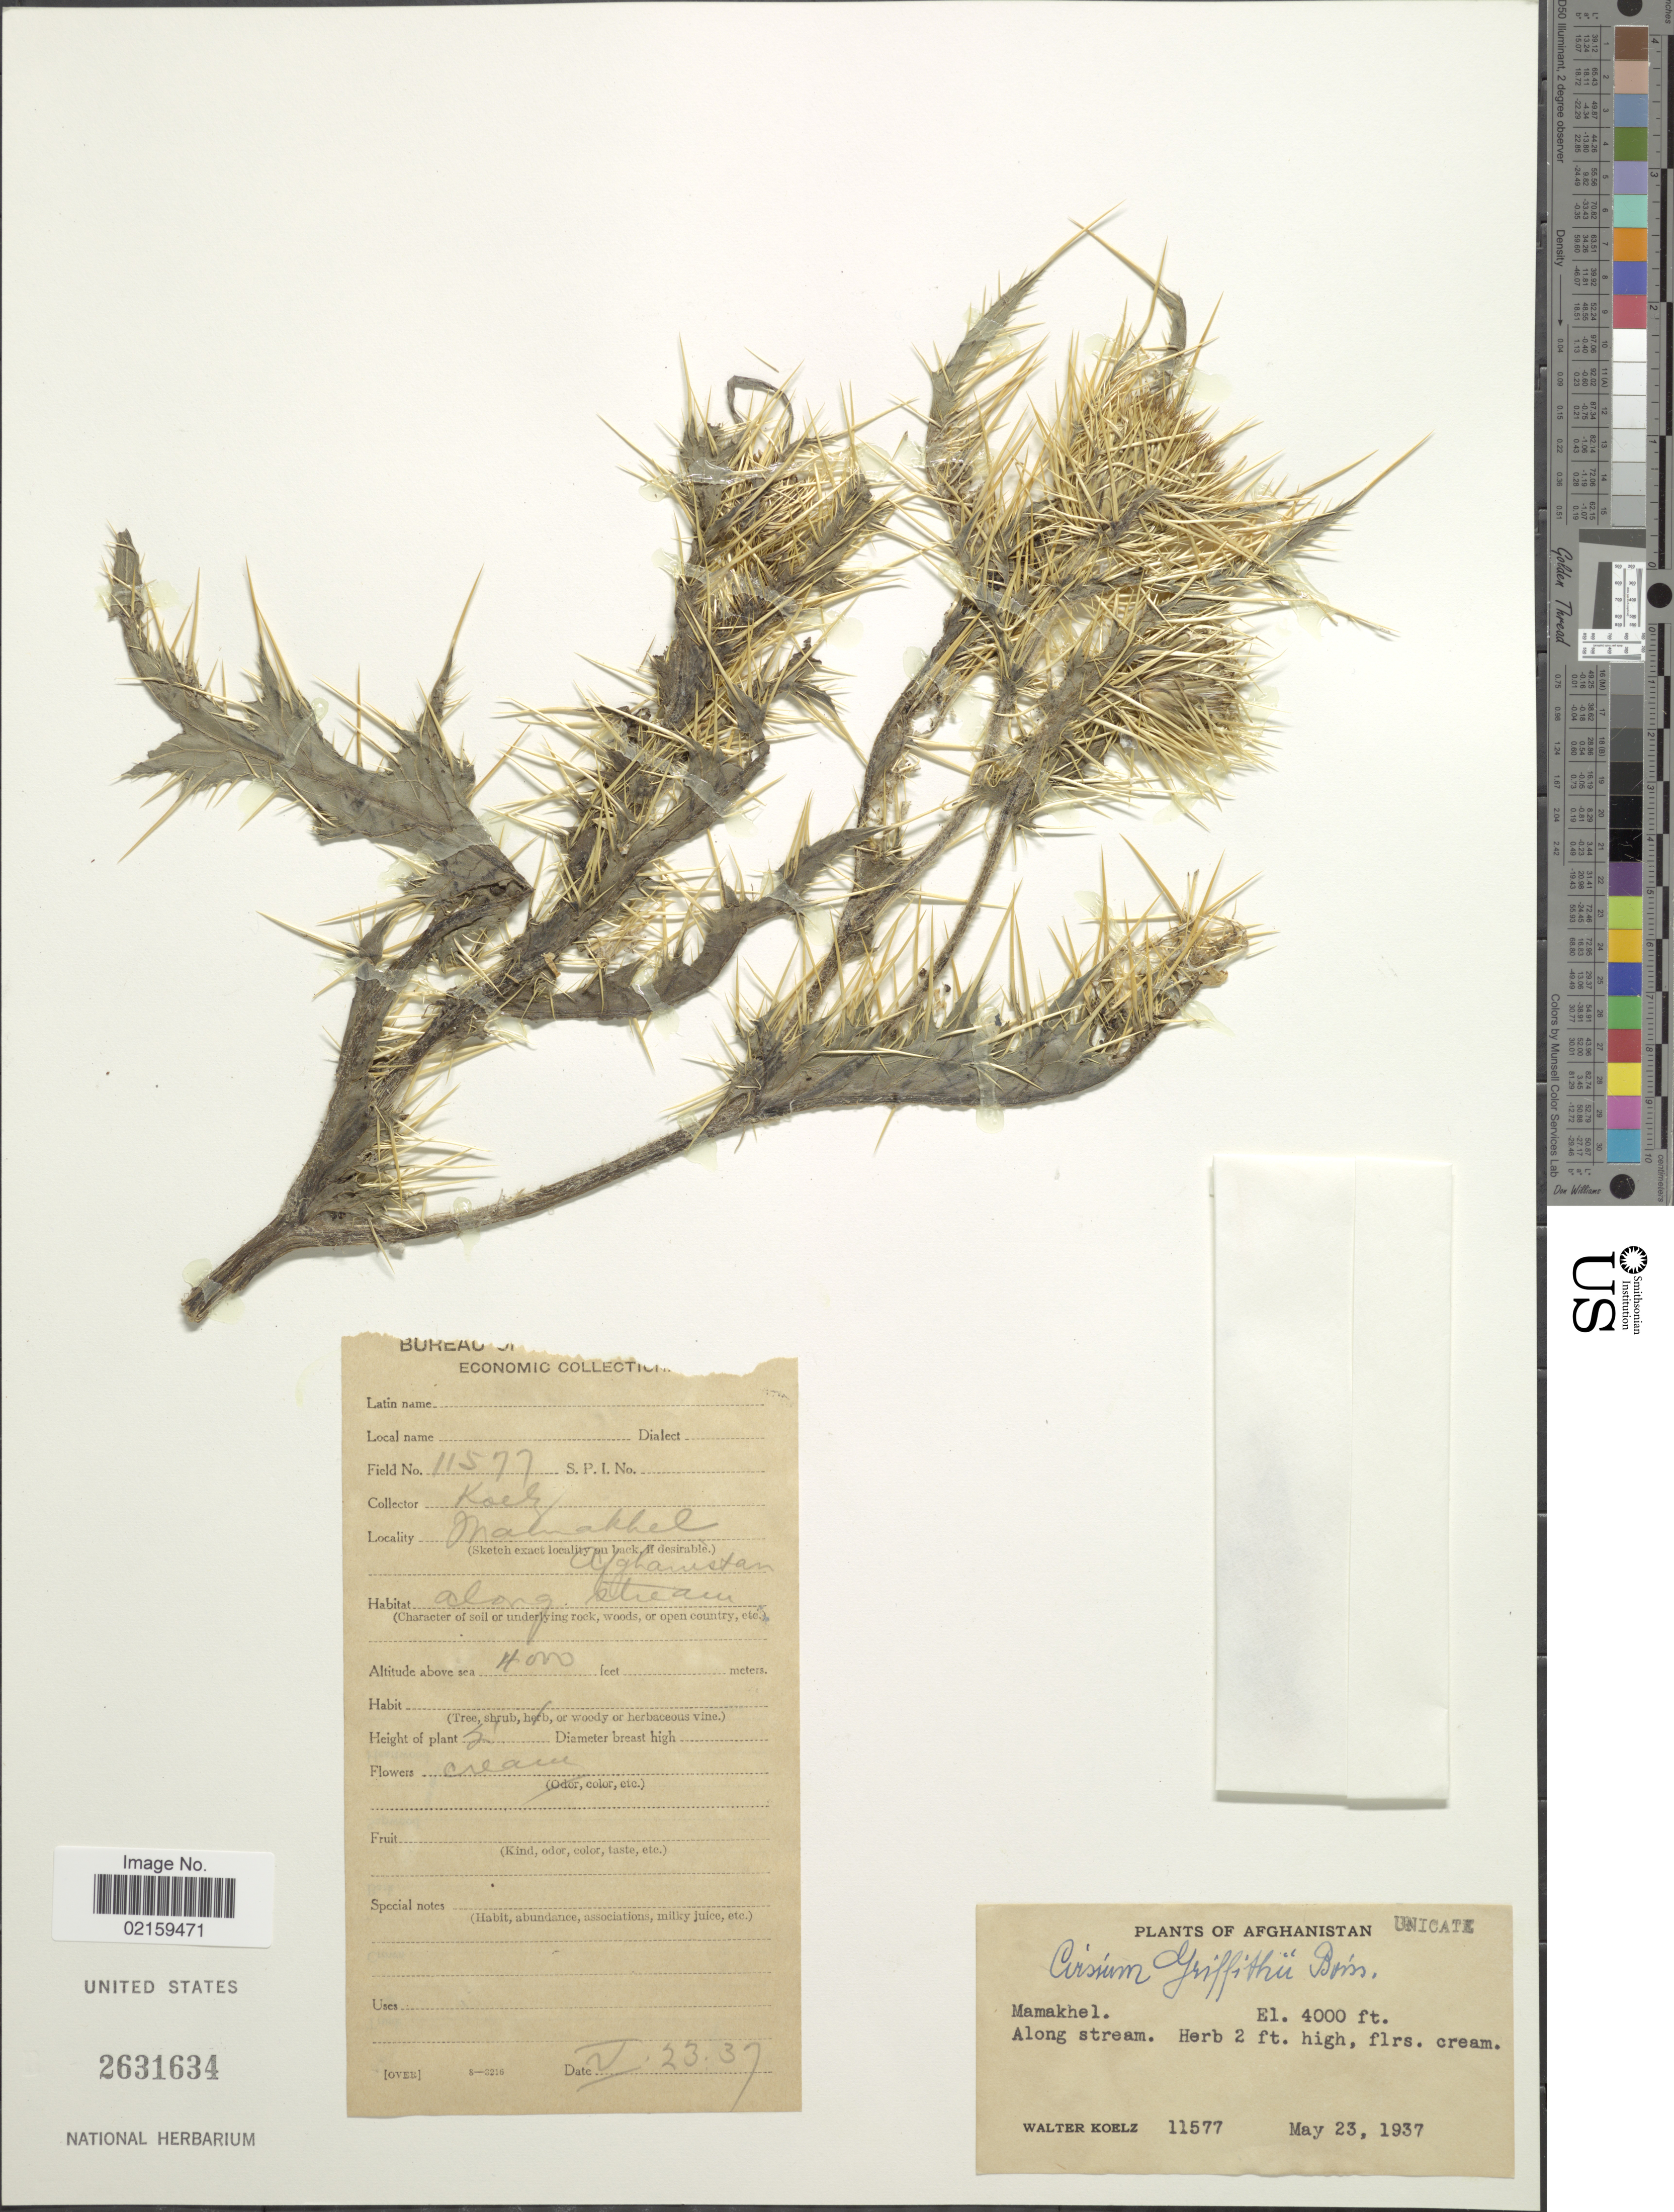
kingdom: Plantae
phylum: Tracheophyta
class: Magnoliopsida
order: Asterales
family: Asteraceae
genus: Cirsium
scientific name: Cirsium griffithii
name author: Boiss.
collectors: W. N. Koelz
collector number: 11577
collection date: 1937-05-23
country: Afghanistan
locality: Mamakhel. Along stream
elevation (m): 1219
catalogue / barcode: US 2631634